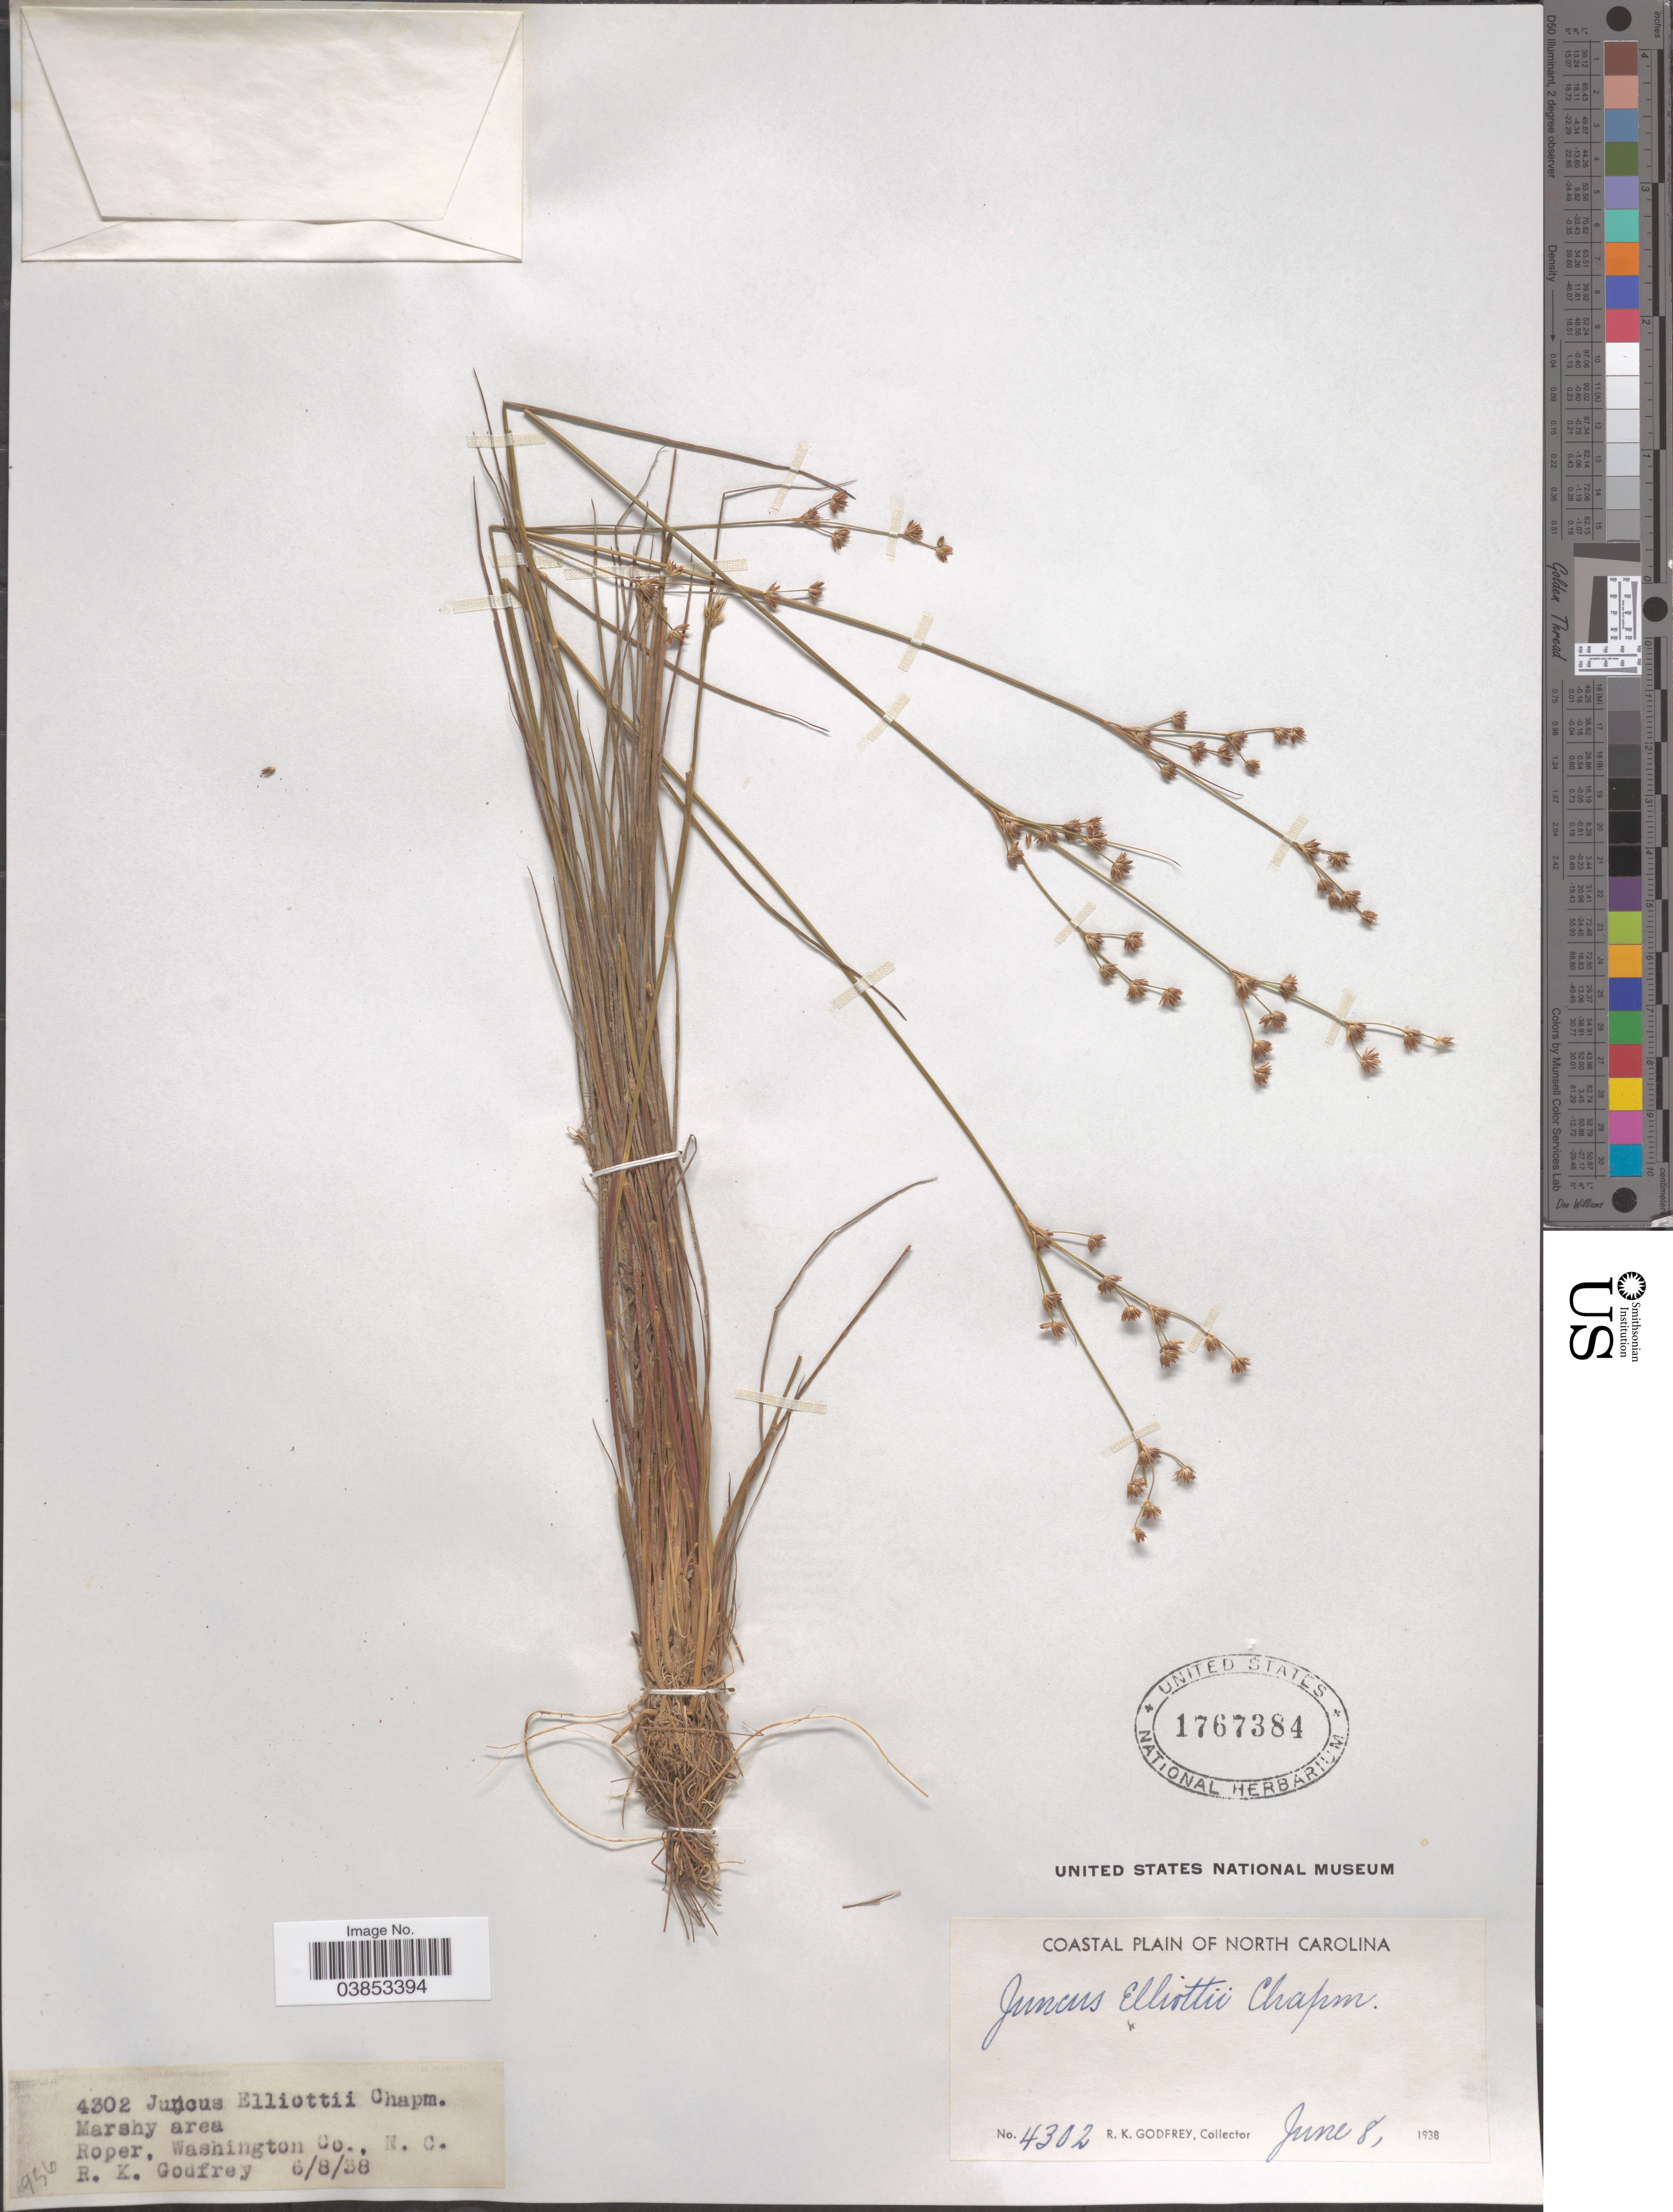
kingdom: Plantae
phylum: Tracheophyta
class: Liliopsida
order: Poales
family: Juncaceae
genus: Juncus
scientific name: Juncus elliottii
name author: Chapm.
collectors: R. K. Godfrey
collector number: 4302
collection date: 1938-06-08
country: United States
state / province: North Carolina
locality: Roper, Washington Co. Coastal Plain of North Carolina.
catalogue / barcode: US 1767384